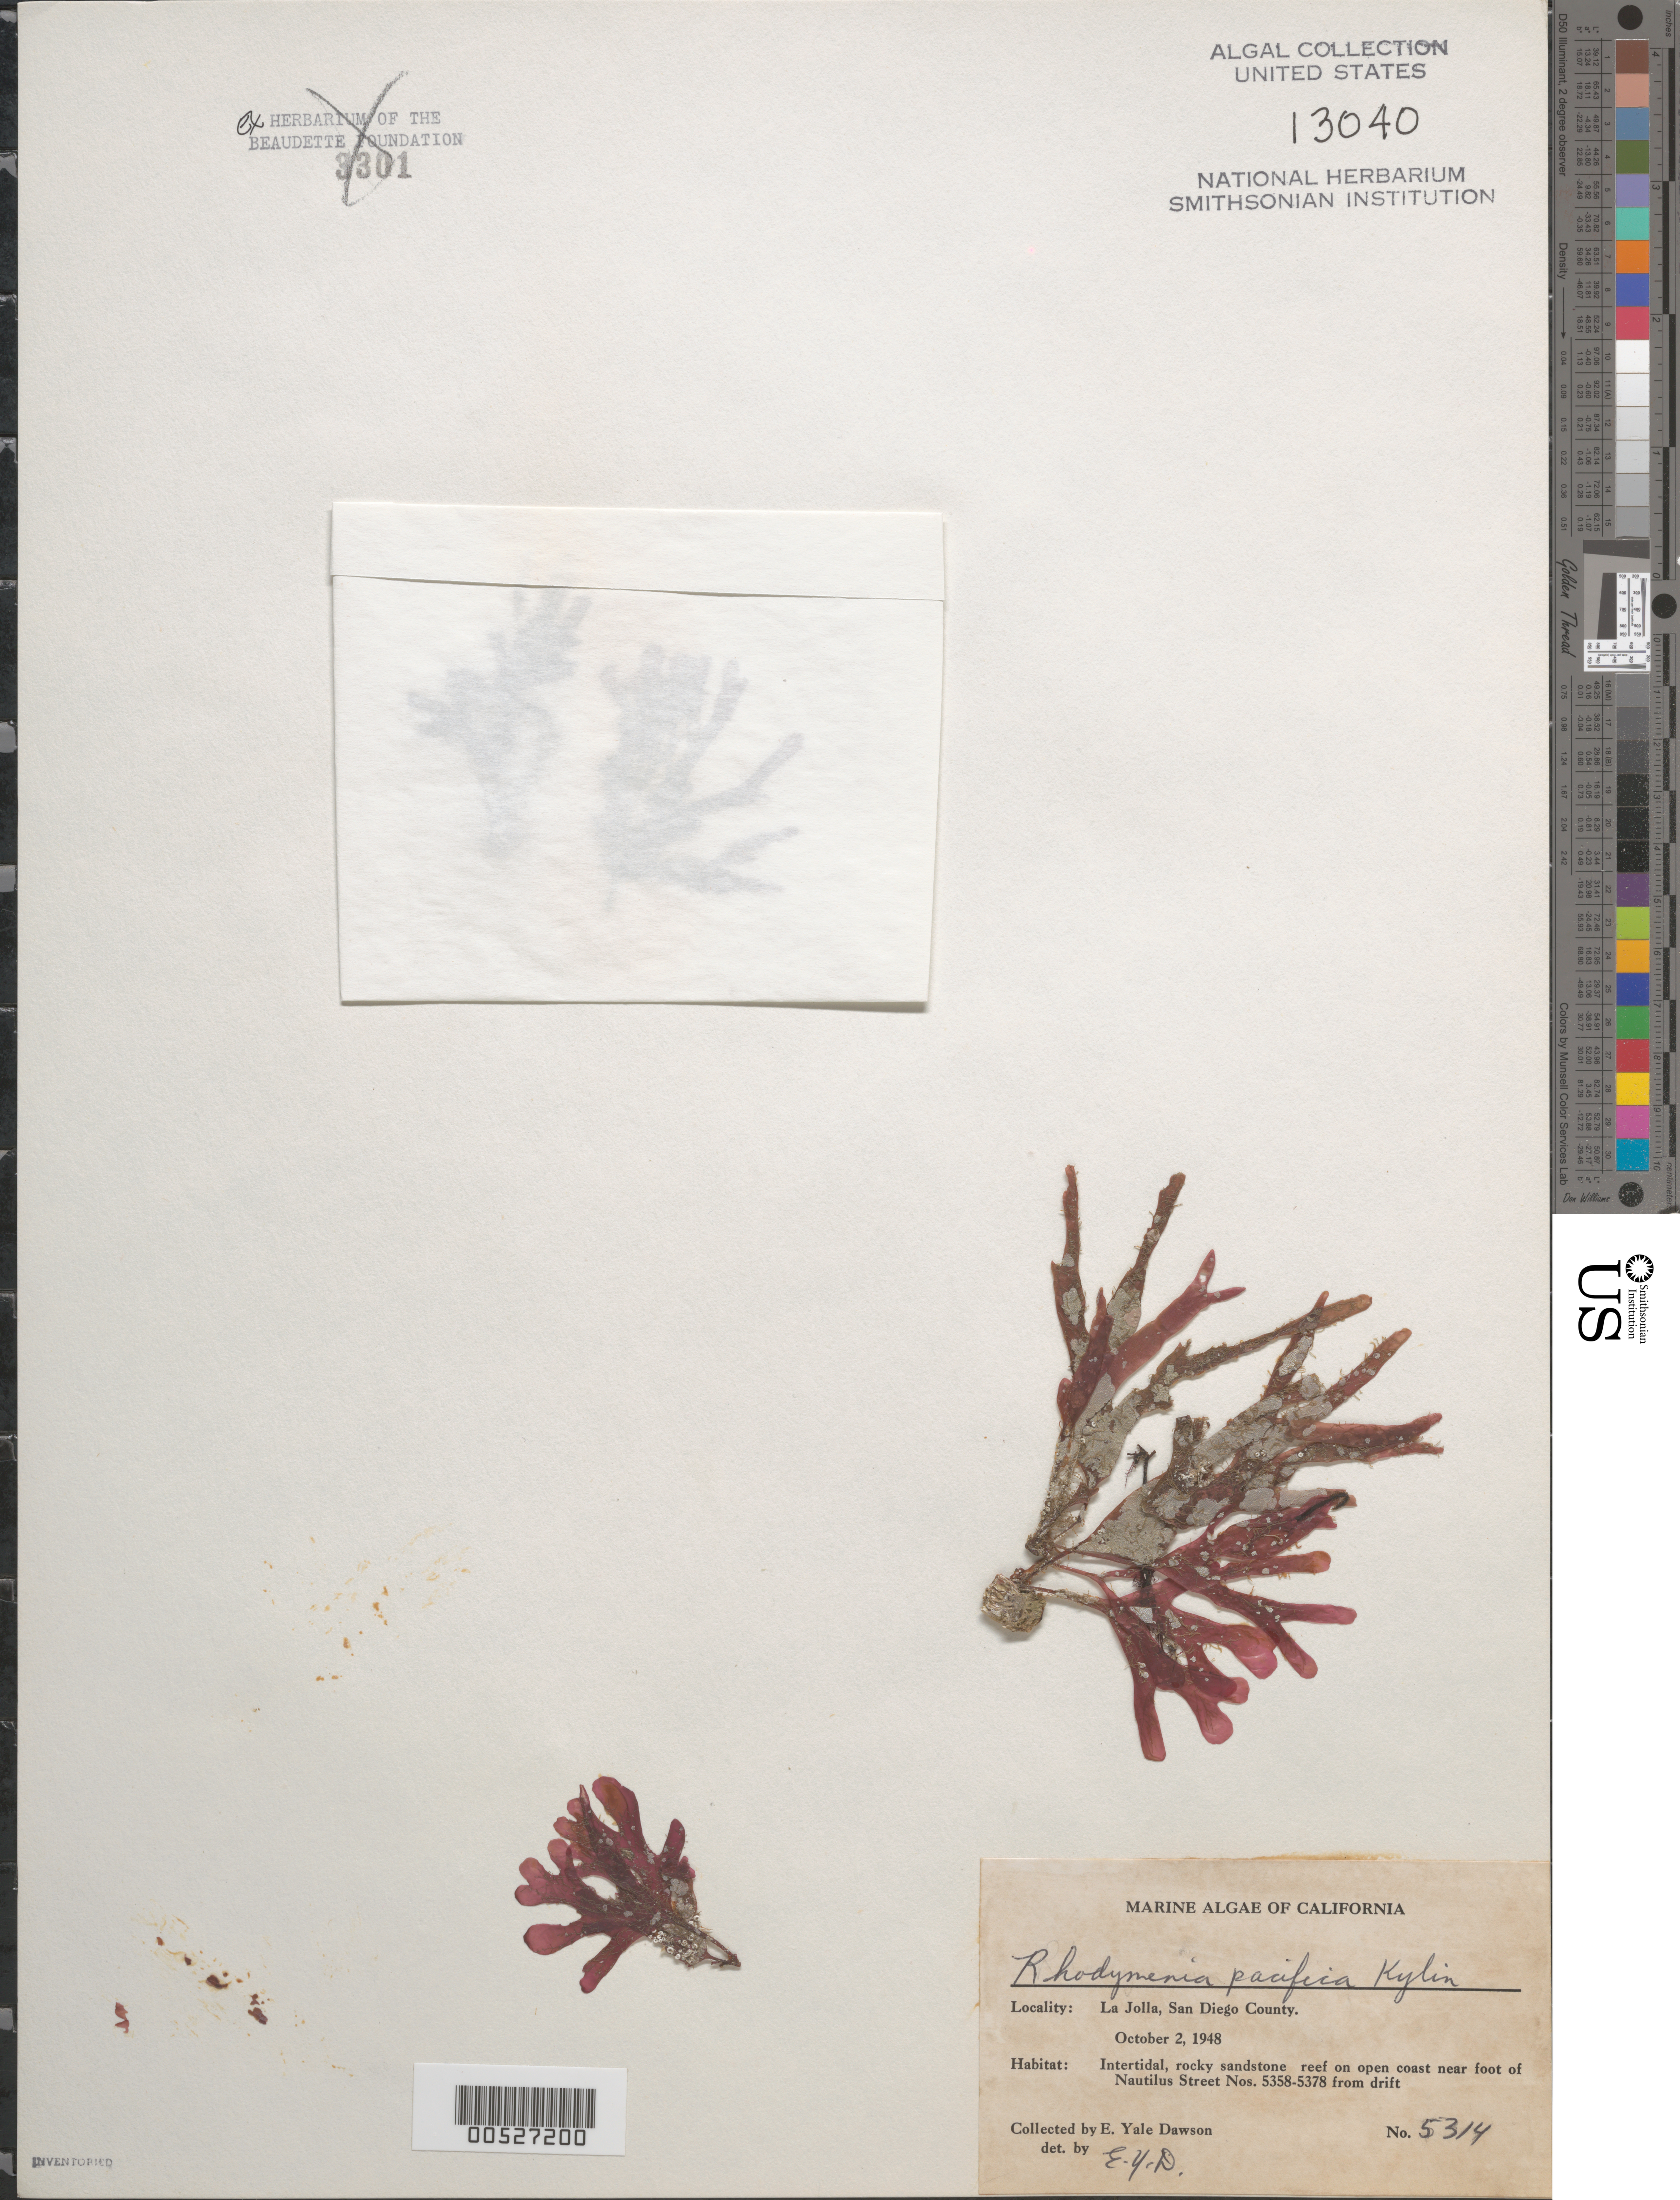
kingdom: Plantae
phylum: Rhodophyta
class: Florideophyceae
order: Rhodymeniales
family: Rhodymeniaceae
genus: Rhodymenia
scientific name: Rhodymenia pacifica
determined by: Dawson, E. Y.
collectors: E. Y. Dawson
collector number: EYD 5314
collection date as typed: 02 Oct 1948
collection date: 1948-10-02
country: United States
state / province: California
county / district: San Diego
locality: La Jolla, near foot of Nautilus Street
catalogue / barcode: US 13040